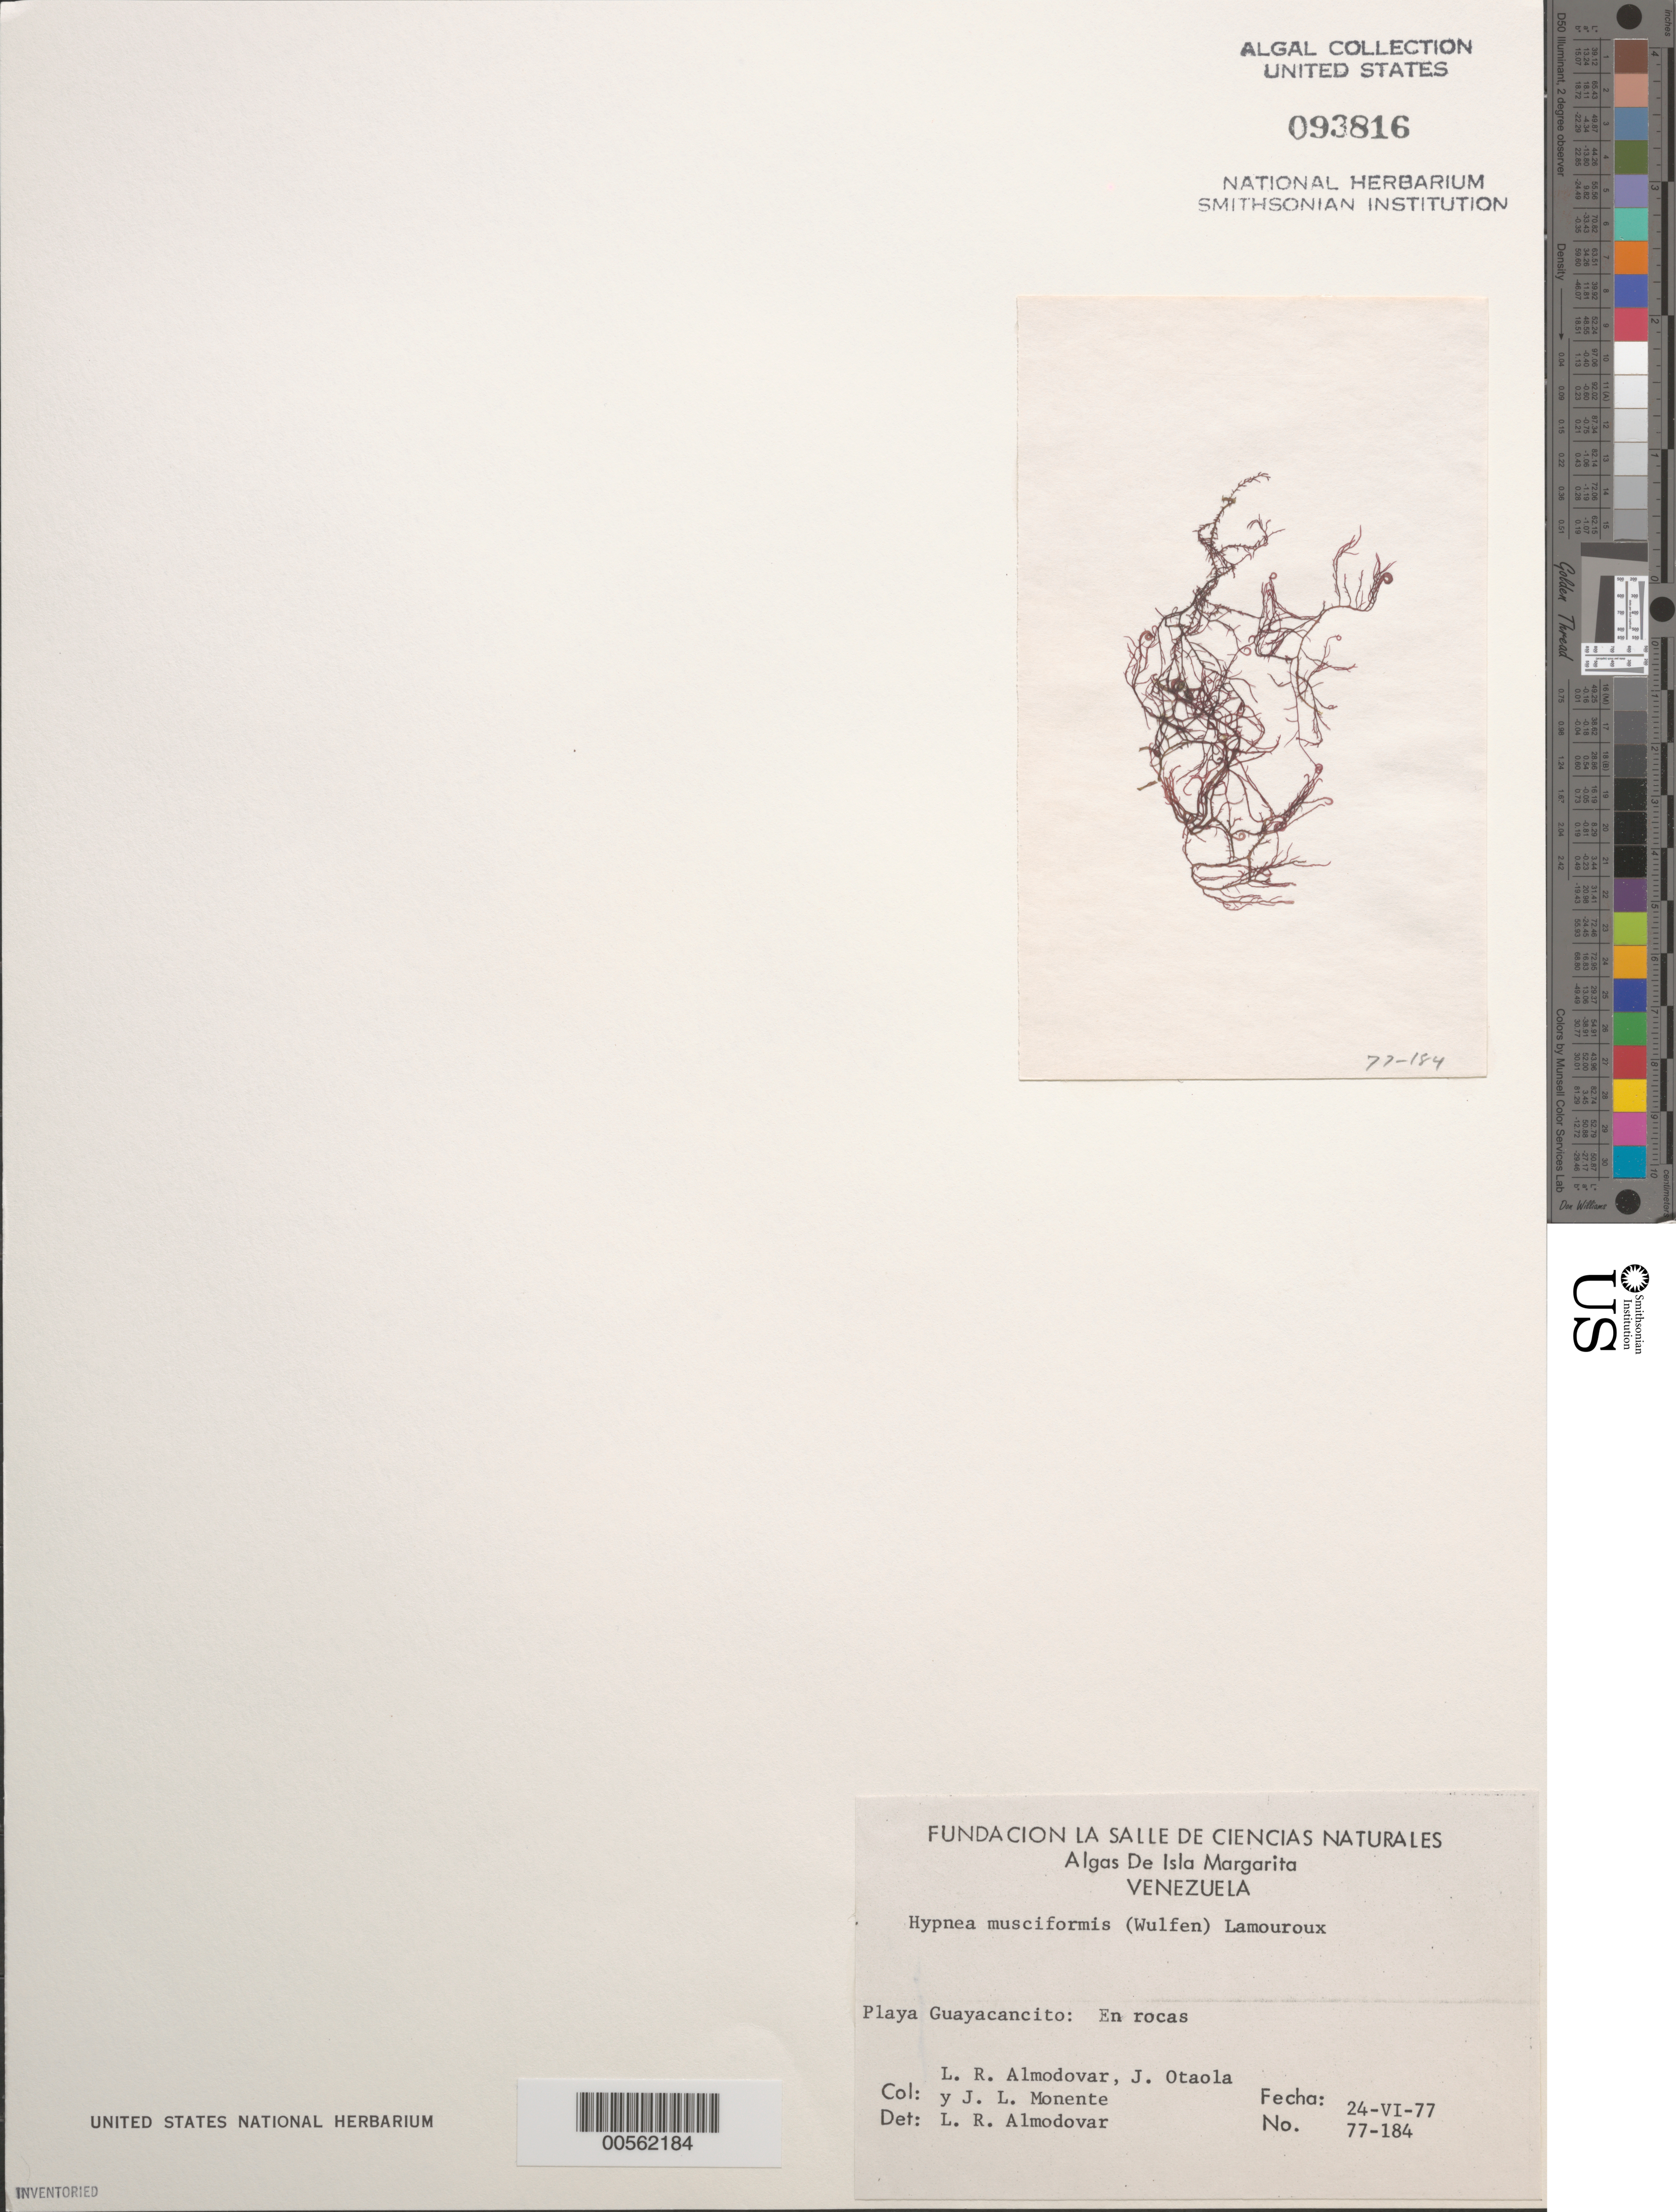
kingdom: Plantae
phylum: Rhodophyta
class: Florideophyceae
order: Gigartinales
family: Cystocloniaceae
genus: Hypnea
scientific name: Hypnea musciformis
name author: (Wulfen) J.V.Lamouroux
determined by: Almodovar, L. R.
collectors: L. Almodovar, J. Otaola & J. Monente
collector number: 77-184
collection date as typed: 24 Jun 1977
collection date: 1977-06-24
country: Venezuela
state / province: Nueva Esparta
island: Margarita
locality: Playa guayacancito, isla de margarita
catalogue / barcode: US 93816